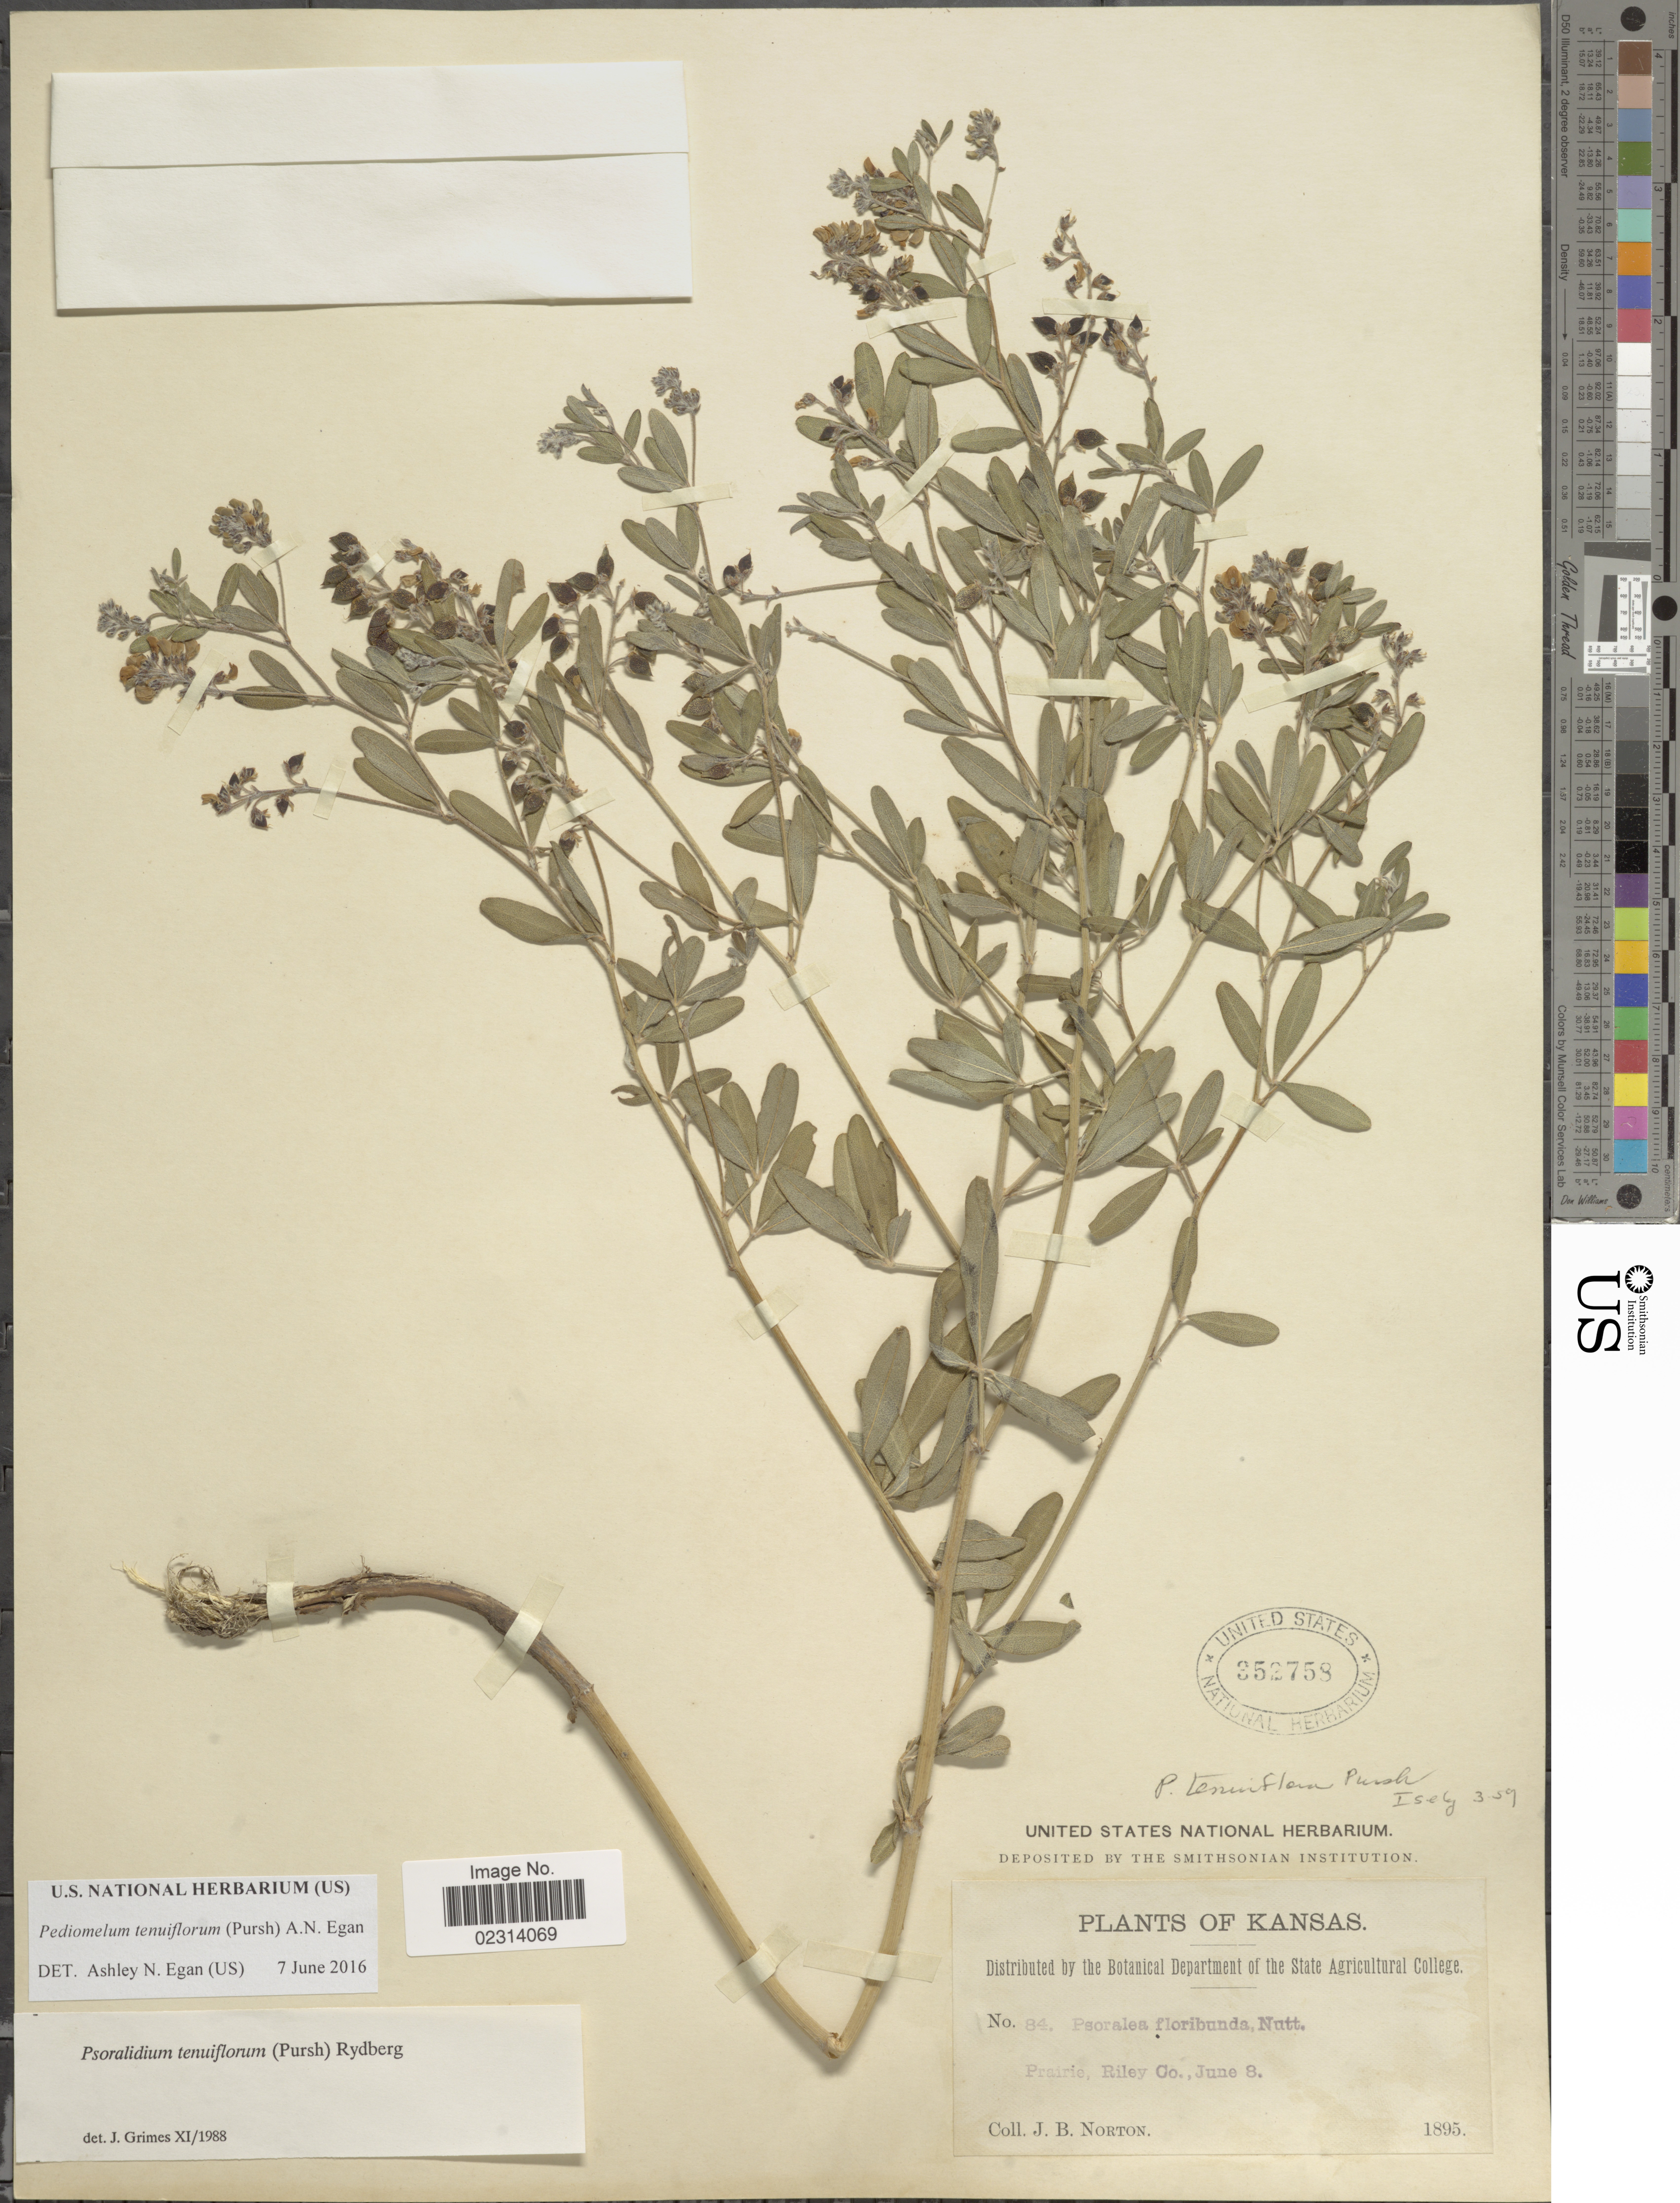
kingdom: Plantae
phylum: Tracheophyta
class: Magnoliopsida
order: Fabales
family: Fabaceae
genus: Psoralidium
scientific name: Psoralidium tenuiflorum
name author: (Pursh) Rydb.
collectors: J. B. Norton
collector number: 84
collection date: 1895-06-08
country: United States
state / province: Kansas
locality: Prairie, Riley Co.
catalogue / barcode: US 352758